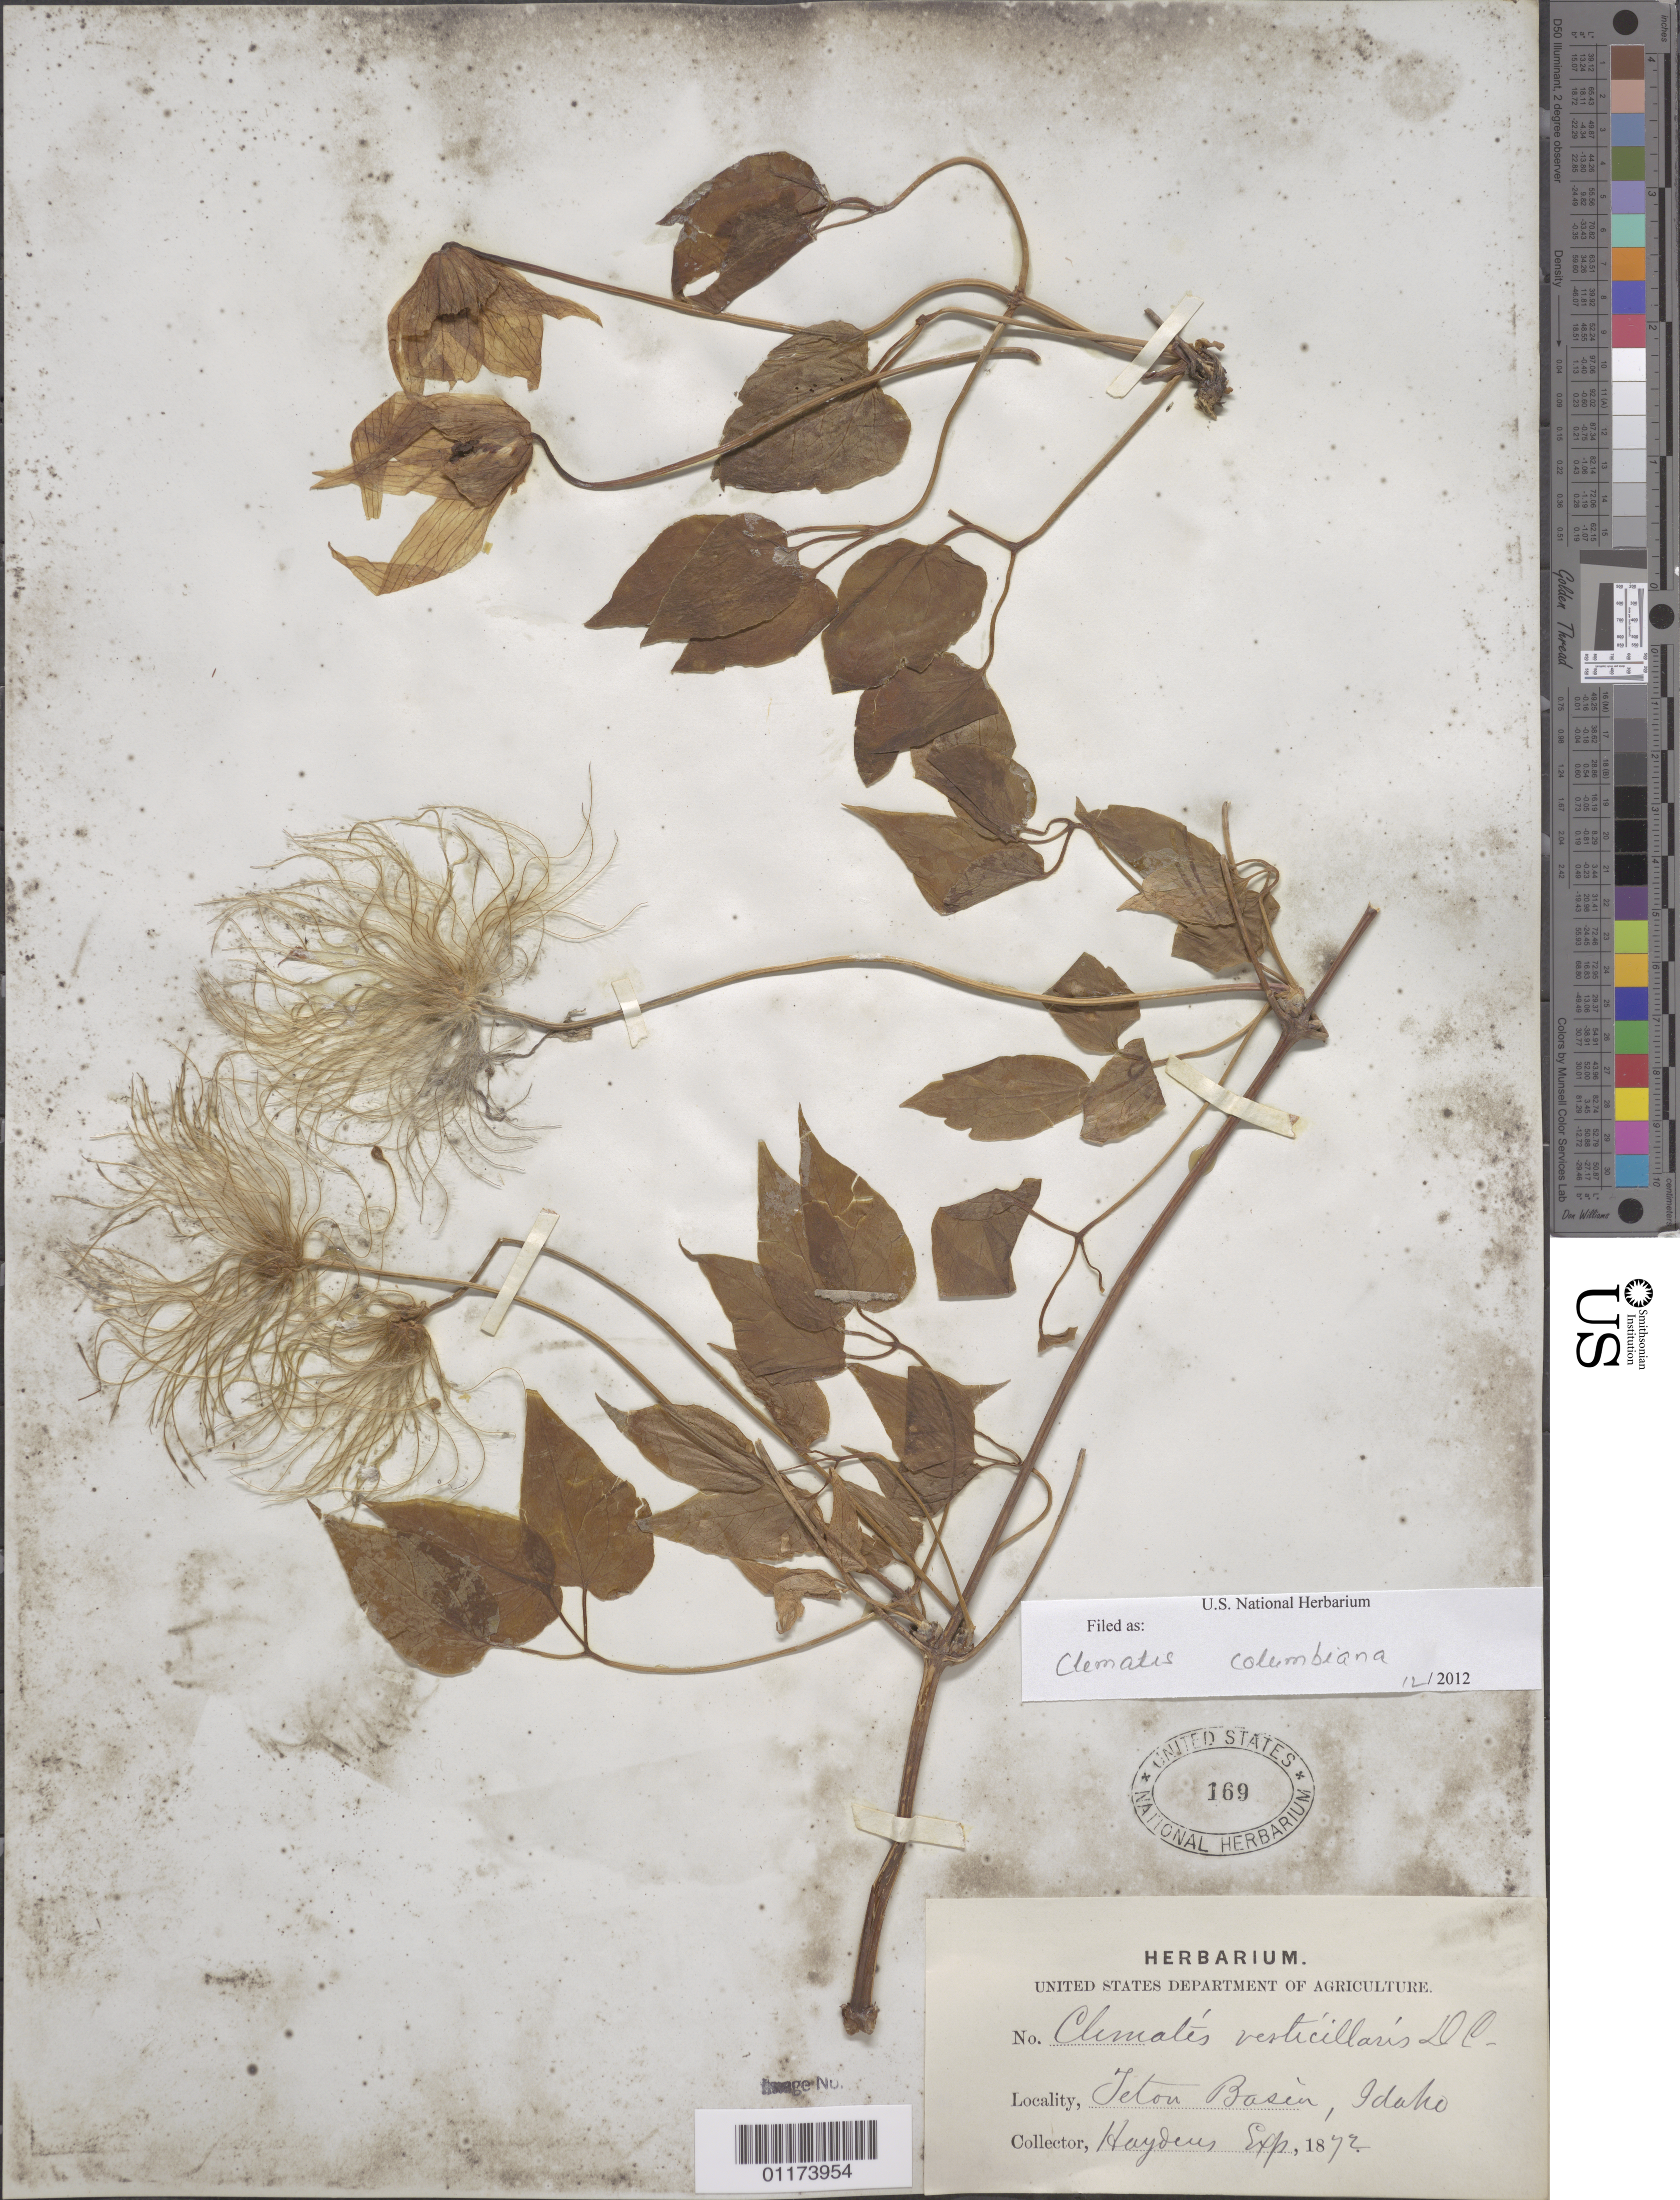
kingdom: Plantae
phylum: Tracheophyta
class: Magnoliopsida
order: Ranunculales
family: Ranunculaceae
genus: Clematis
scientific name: Clematis occidentalis var. grosseserrata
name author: (Rydb.) J.S. Pringle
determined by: Strong, M. T., (US), Smithsonian Institution - National Museum of Natural History (UNITED STATES)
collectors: Hayden Exped.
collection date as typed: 1872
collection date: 1872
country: United States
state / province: Idaho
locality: Teton Basin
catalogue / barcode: US 169